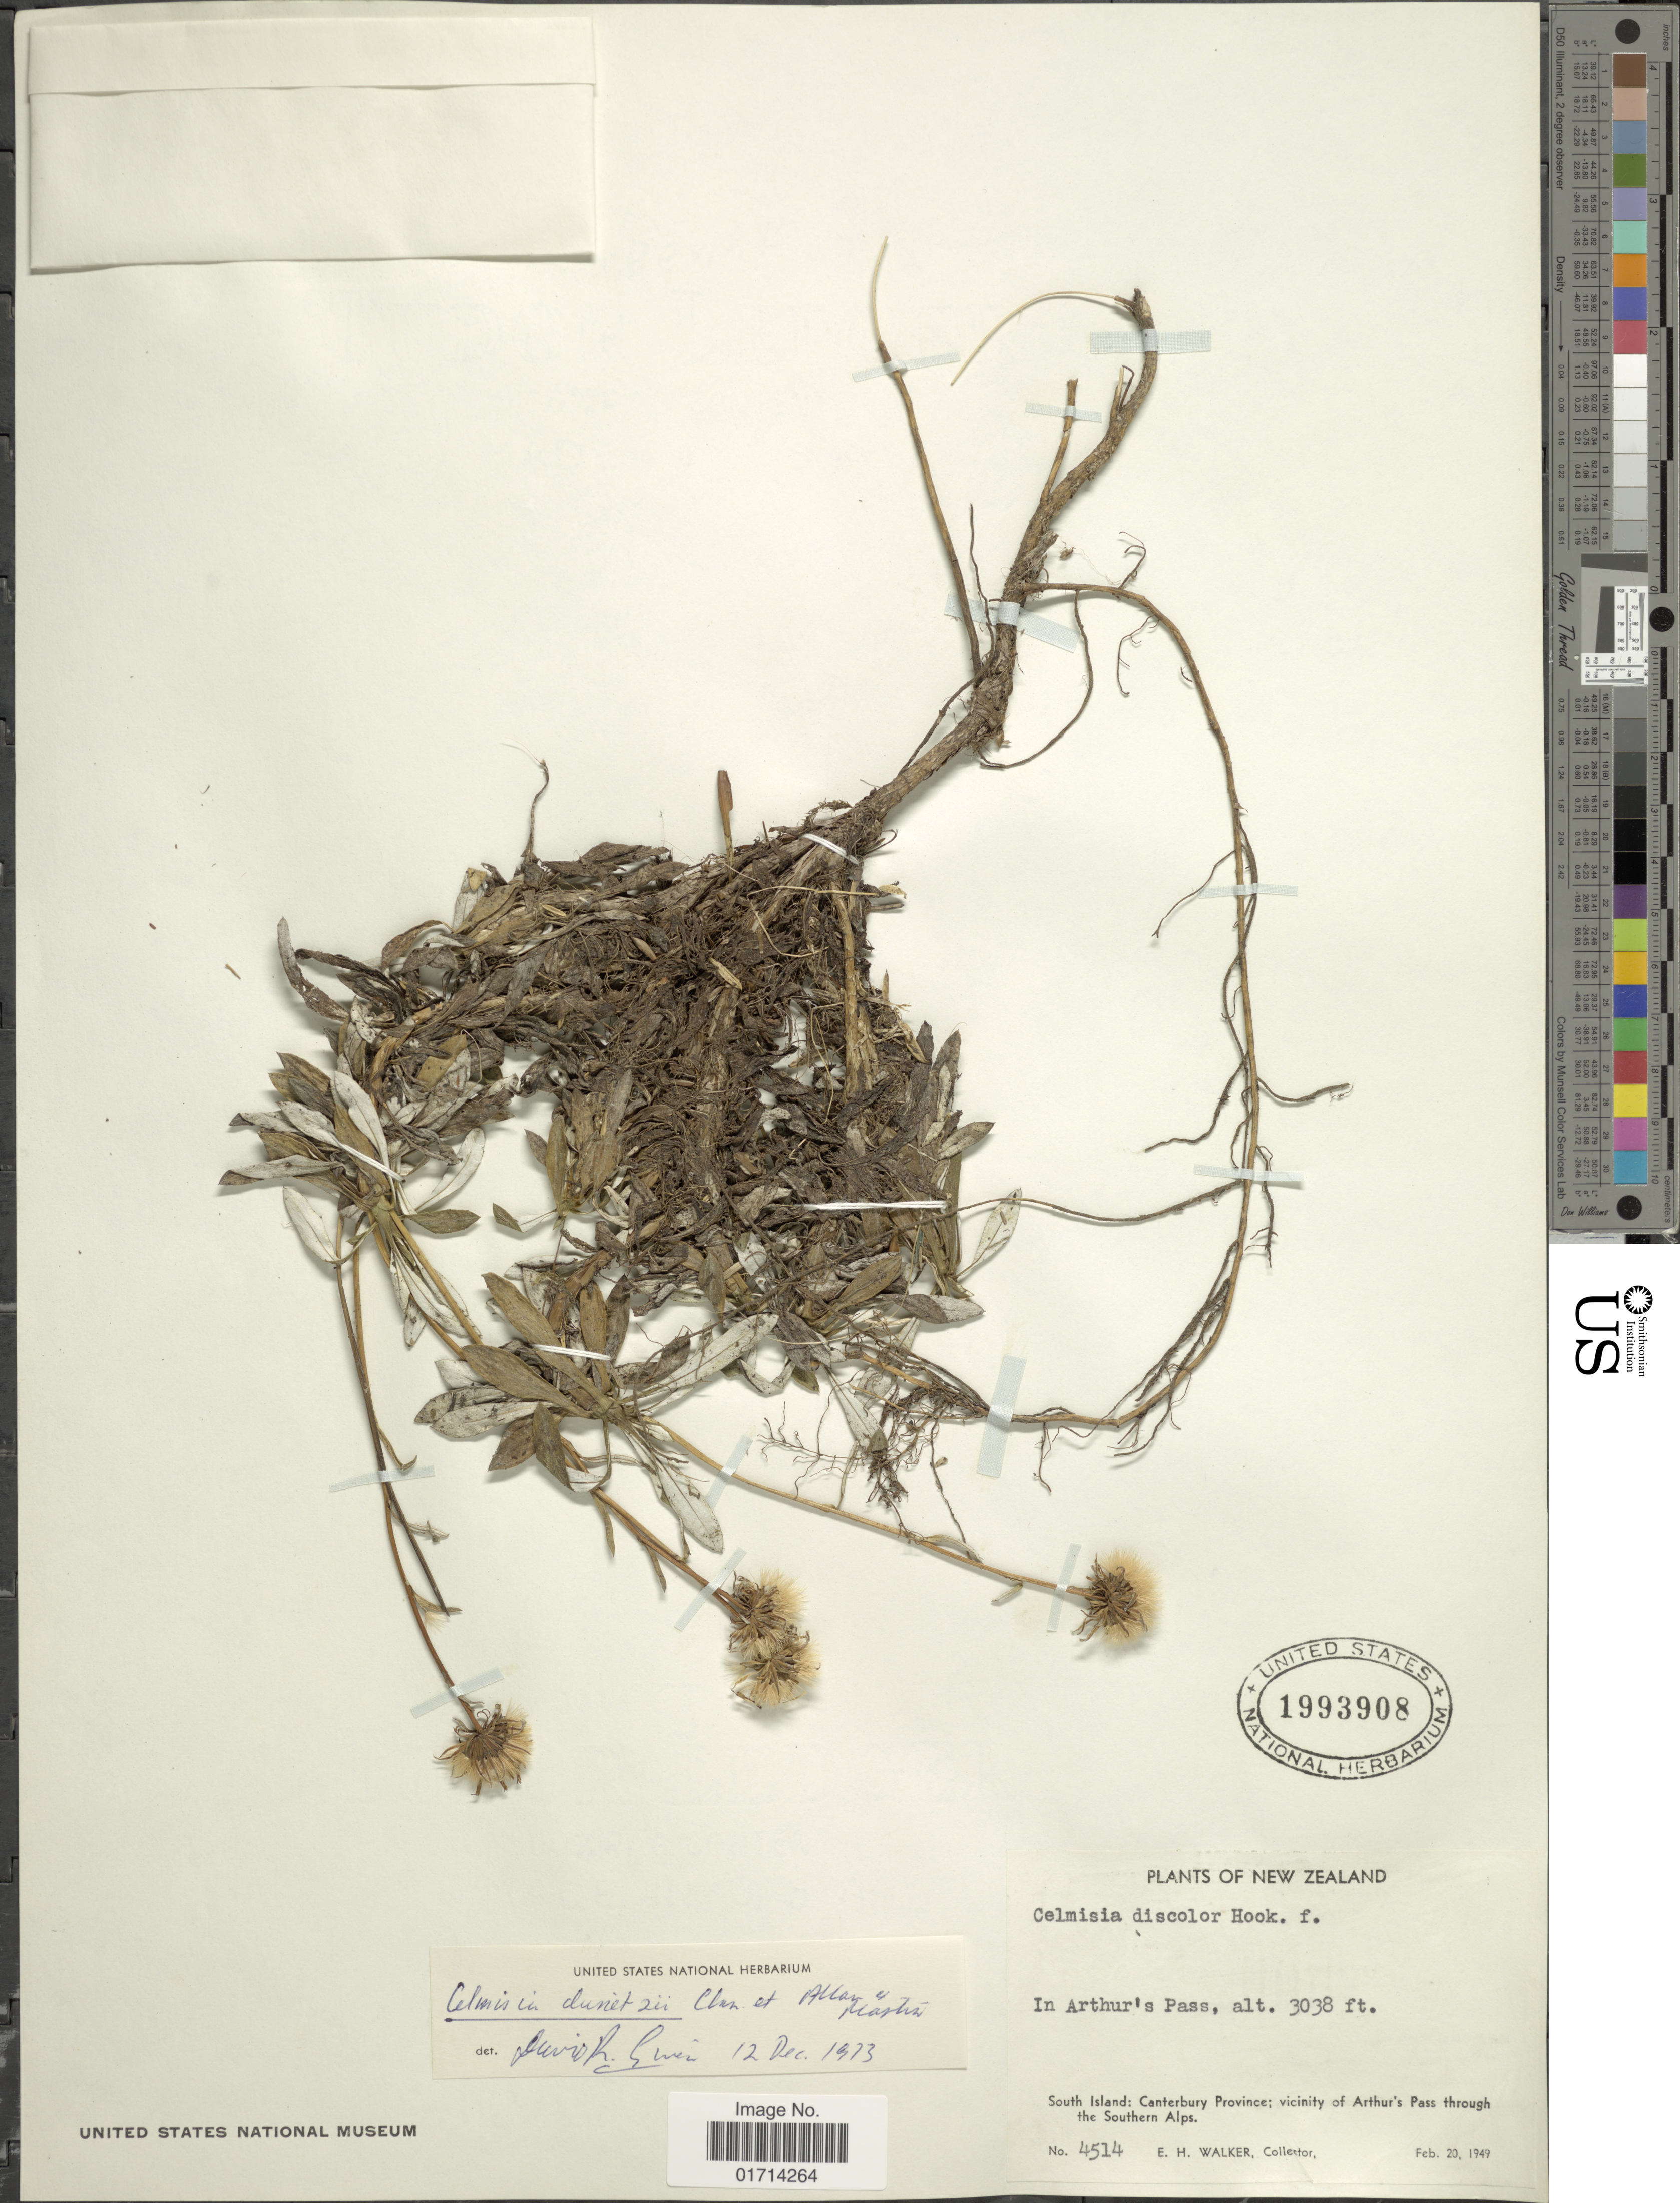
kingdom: Plantae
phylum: Tracheophyta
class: Magnoliopsida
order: Asterales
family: Asteraceae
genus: Celmisia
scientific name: Celmisia discolor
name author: Hook. f.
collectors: E. H. Walker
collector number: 4514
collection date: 1949-02-20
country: New Zealand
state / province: Canterbury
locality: South Island: Canterbury Province; vicinity of Arthur's Pass through the Southern Alps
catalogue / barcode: US 1993908